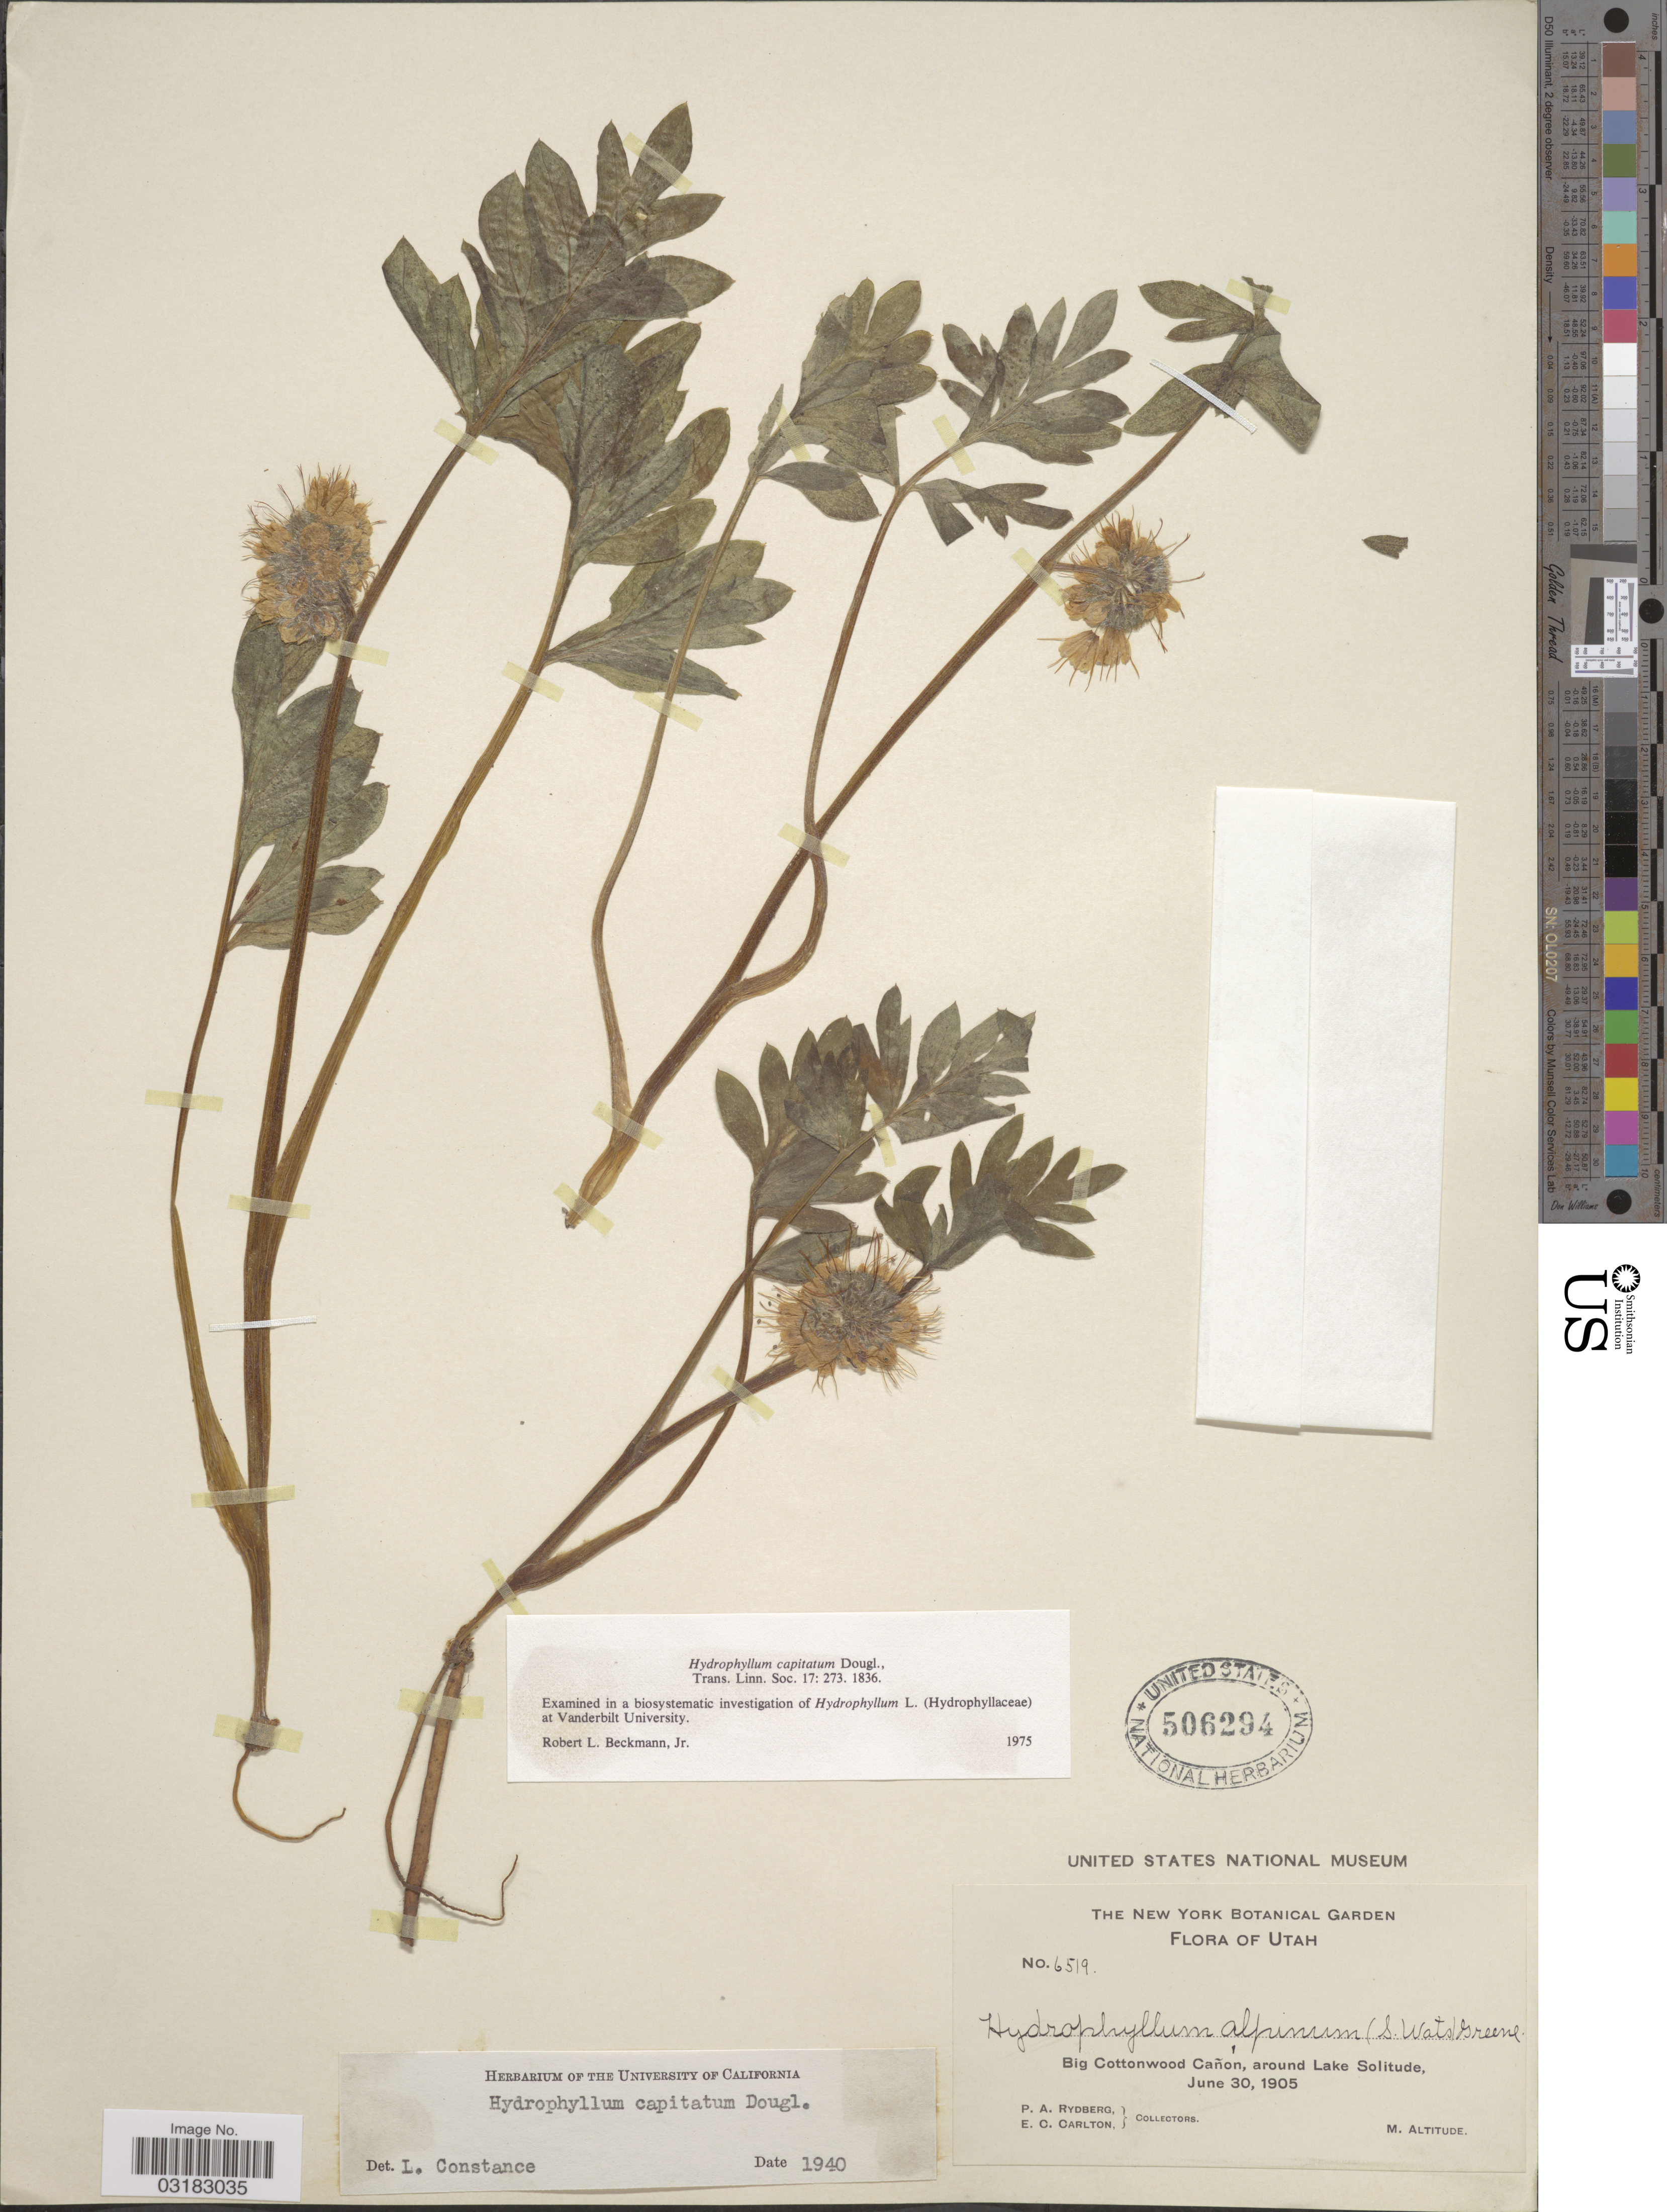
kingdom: Plantae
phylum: Tracheophyta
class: Magnoliopsida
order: Boraginales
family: Hydrophyllaceae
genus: Hydrophyllum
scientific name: Hydrophyllum capitatum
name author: Douglas ex Benth.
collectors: P. A. Rydberg & E. Carlton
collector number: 6519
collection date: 1905-06-30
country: United States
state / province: Utah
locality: Big Cottonwood Cañon, around Lake Solitude.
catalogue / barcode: US 506294